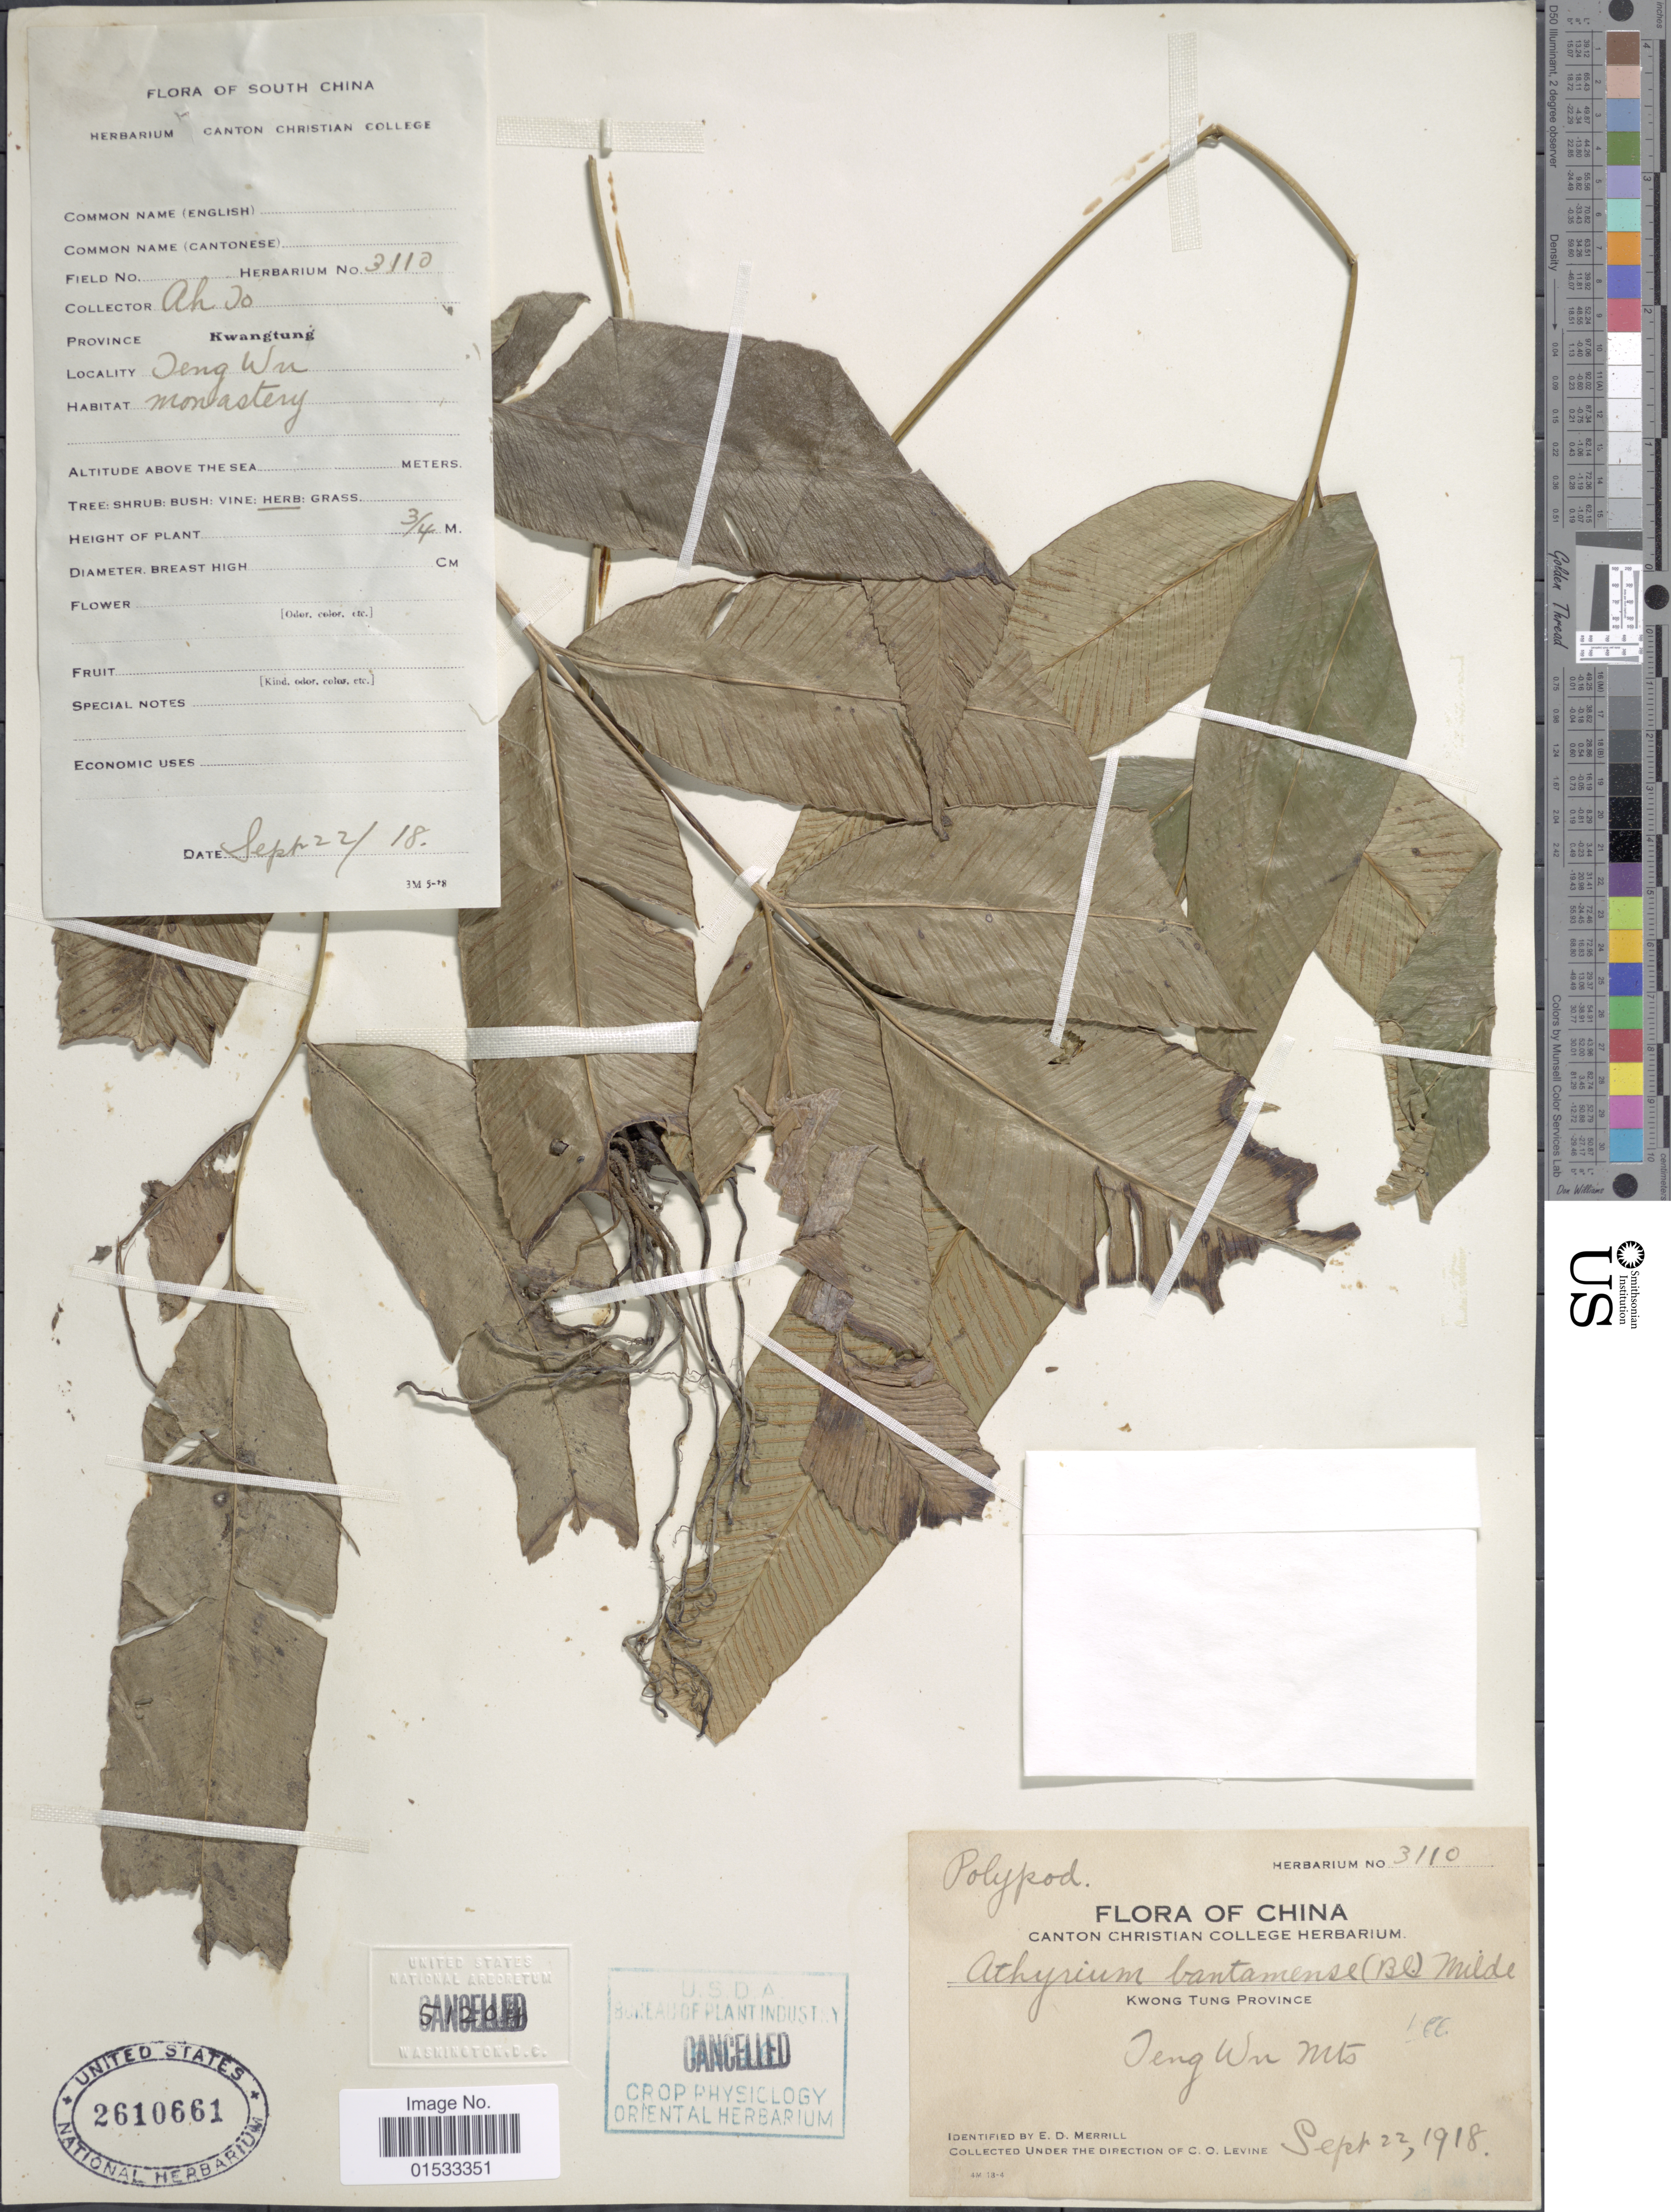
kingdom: Plantae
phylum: Tracheophyta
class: Polypodiopsida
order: Polypodiales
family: Athyriaceae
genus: Diplazium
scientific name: Diplazium bantamense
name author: Blume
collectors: C. O. Levine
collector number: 3110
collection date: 1918-09-22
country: China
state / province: Guangdong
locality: Kwong Tung Province, Teng wn Mts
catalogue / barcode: US 2610661